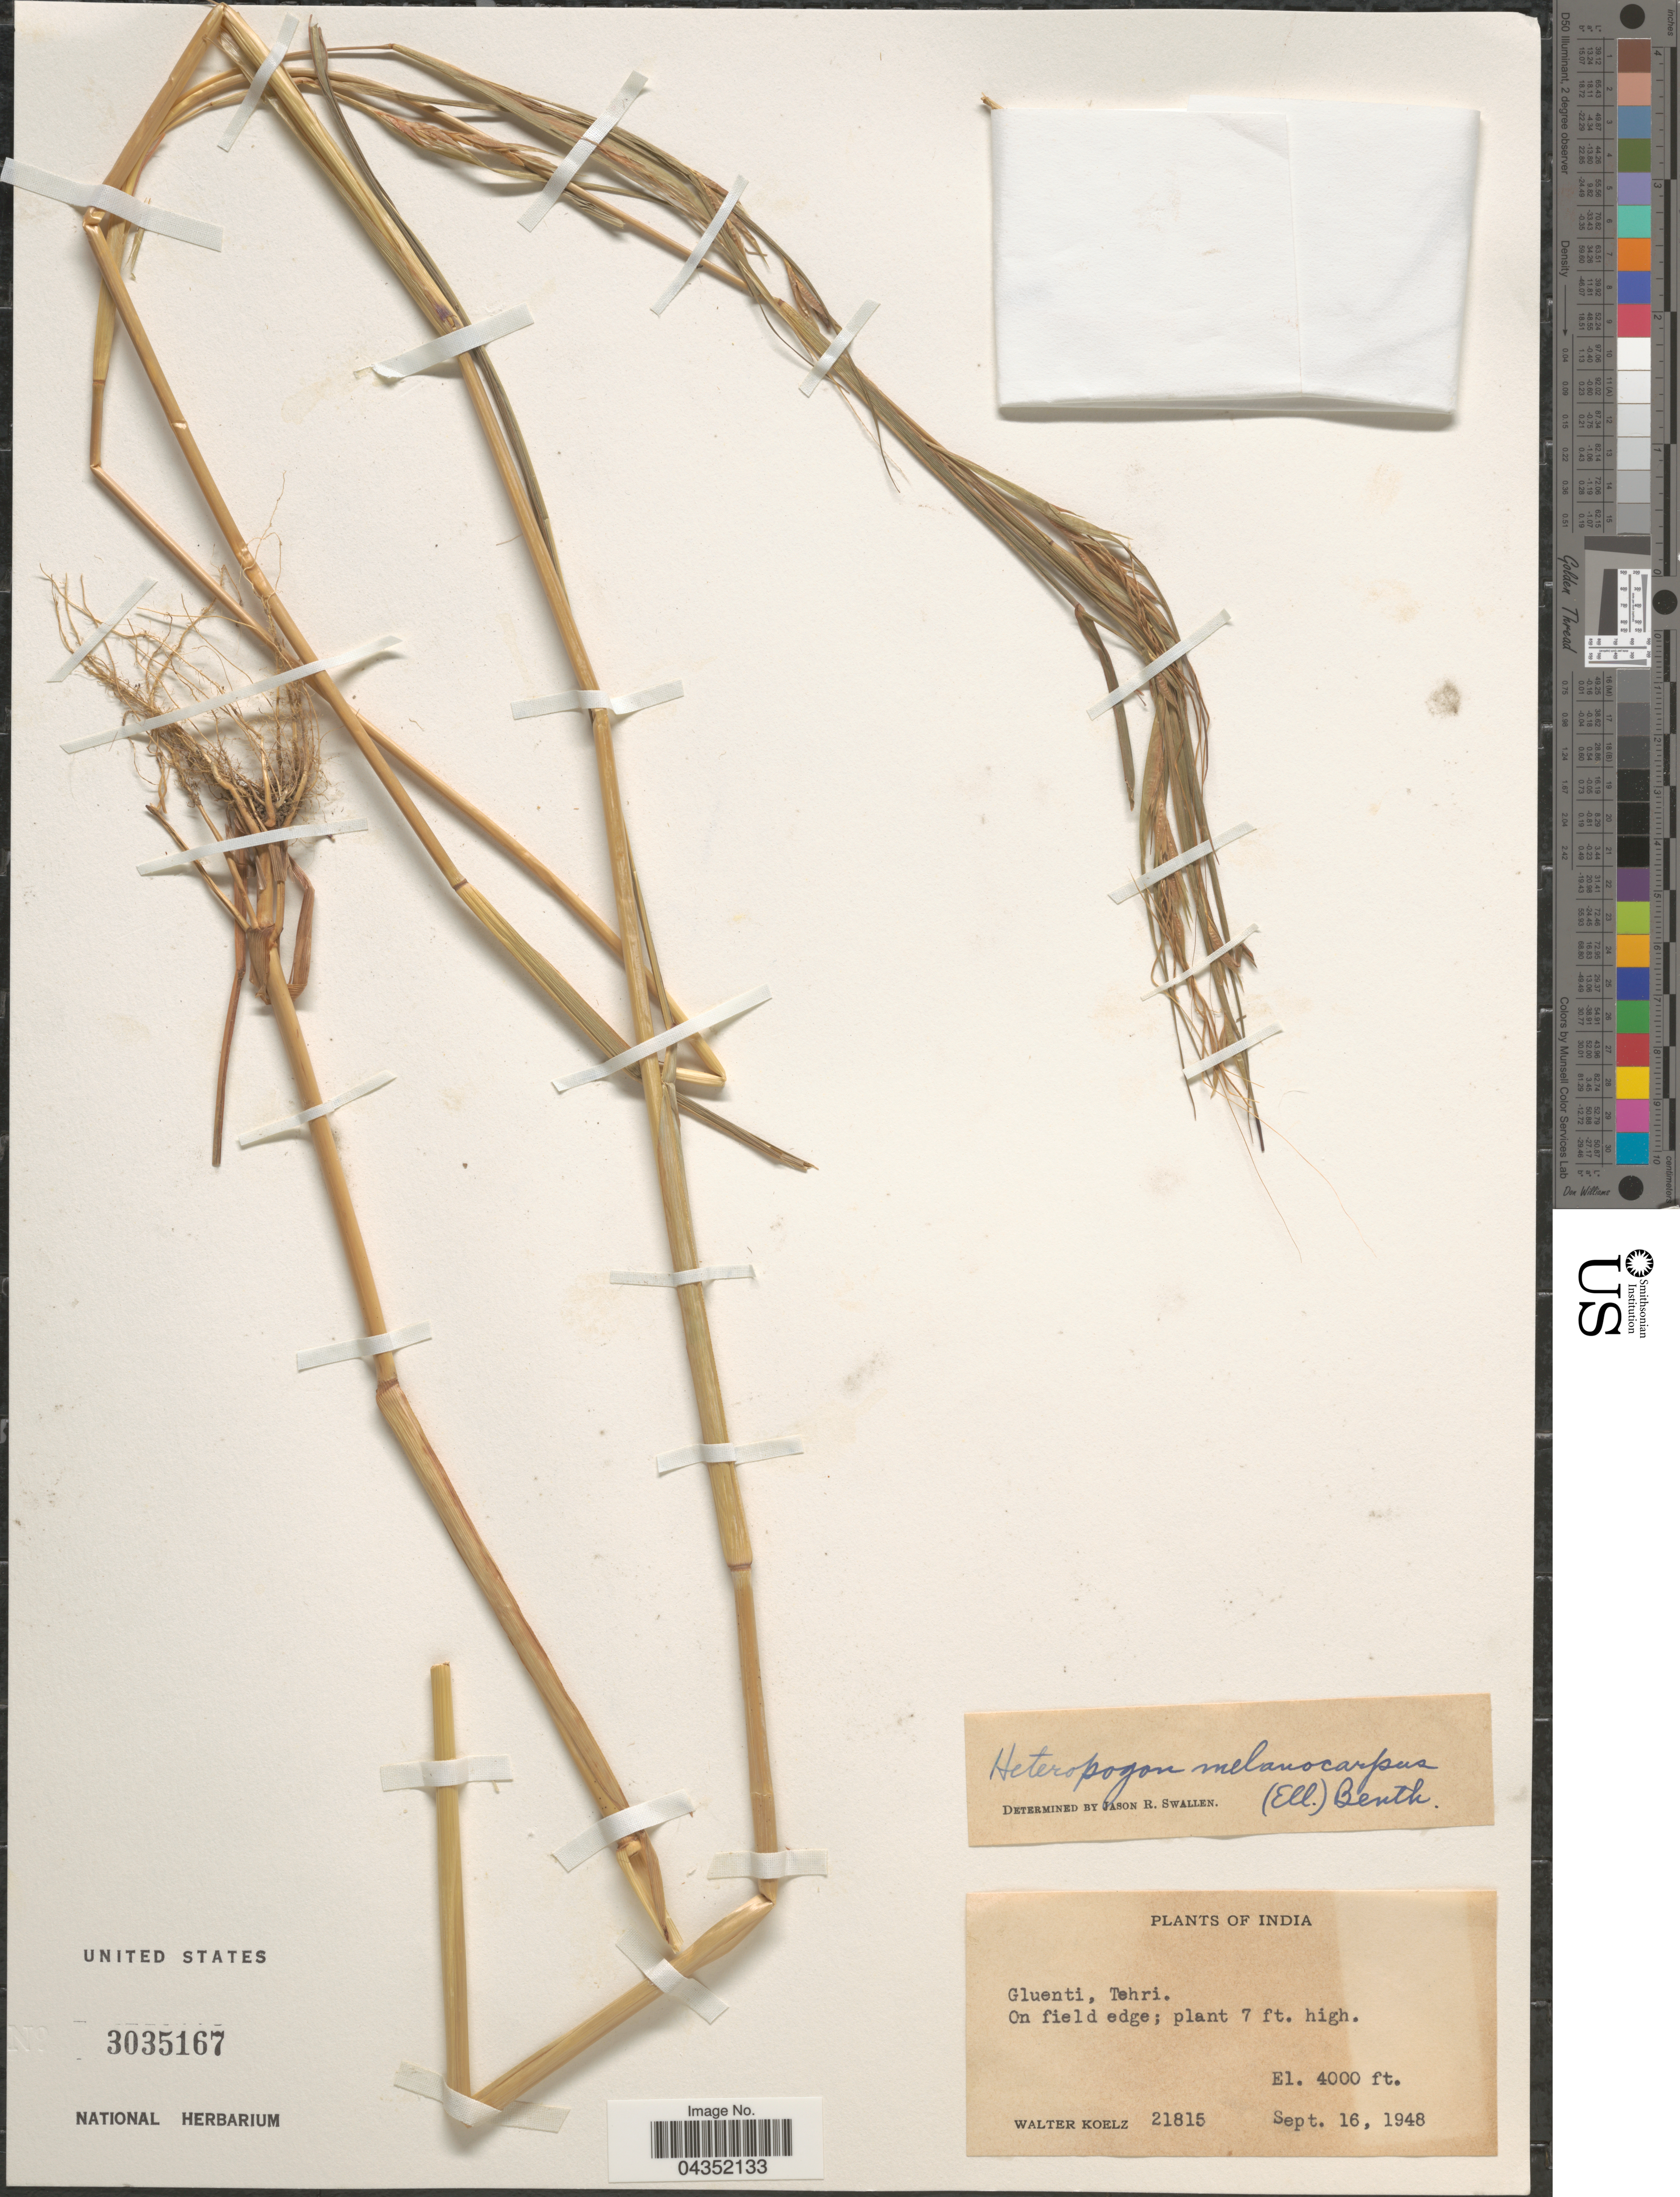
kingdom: Plantae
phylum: Tracheophyta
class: Liliopsida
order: Poales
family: Poaceae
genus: Heteropogon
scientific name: Heteropogon melanocarpus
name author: (Elliott) Benth.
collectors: W. N. Koelz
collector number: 21815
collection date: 1948-09-16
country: India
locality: Gluenti, Tehri.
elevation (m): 1219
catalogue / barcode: US 3035167